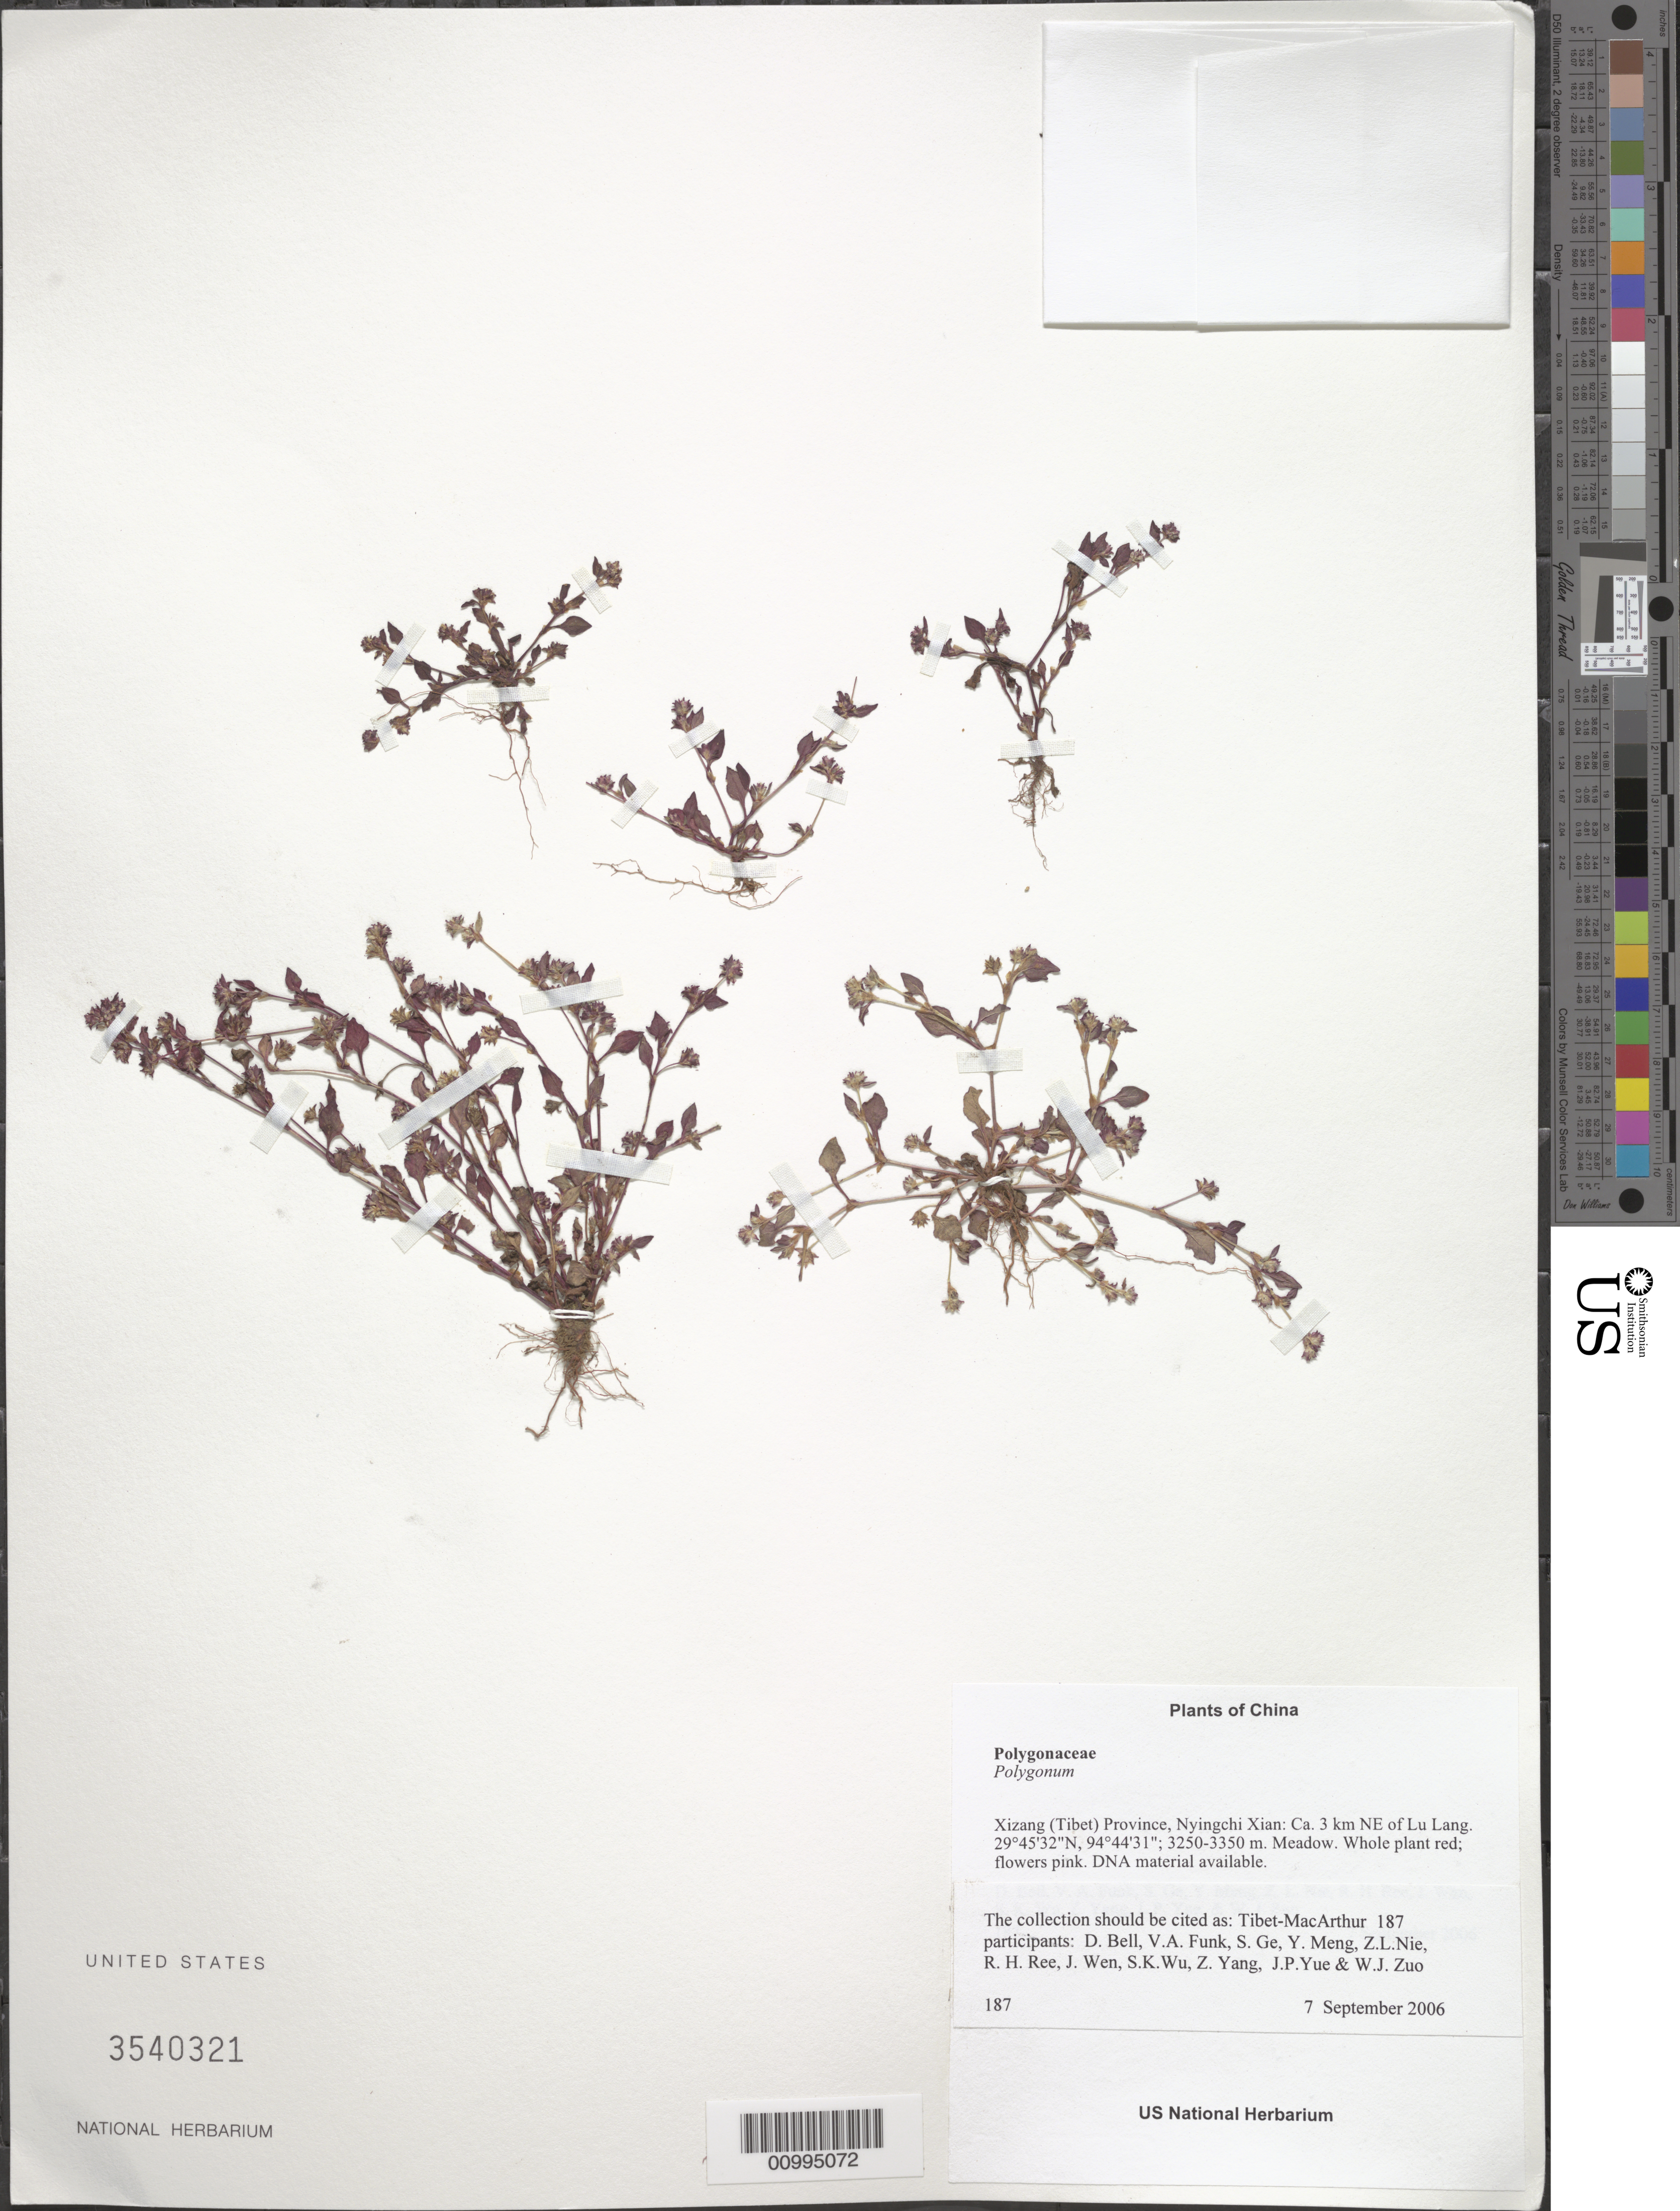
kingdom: Plantae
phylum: Tracheophyta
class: Magnoliopsida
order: Caryophyllales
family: Polygonaceae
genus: Polygonum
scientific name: Polygonum sp.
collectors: Tibet-MacArthur, D. A. Bell, V. Funk, S. Ge, Y. Meng, Z. Nie, R. Ree, J. Wen, S. K. Wu, Z. Yang, J. Yue & W. Zuo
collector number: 187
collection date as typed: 07 Sep 2006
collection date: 2006-09-07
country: China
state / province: Xizang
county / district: Nyingchi Xian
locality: Ca. 3 km NE of Lu Lang.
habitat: Mixed broadleaved (Quercus, Betula) and coniferous (Picea) forest and adjacent wet meadows. Meadow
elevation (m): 3250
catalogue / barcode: US 3540321